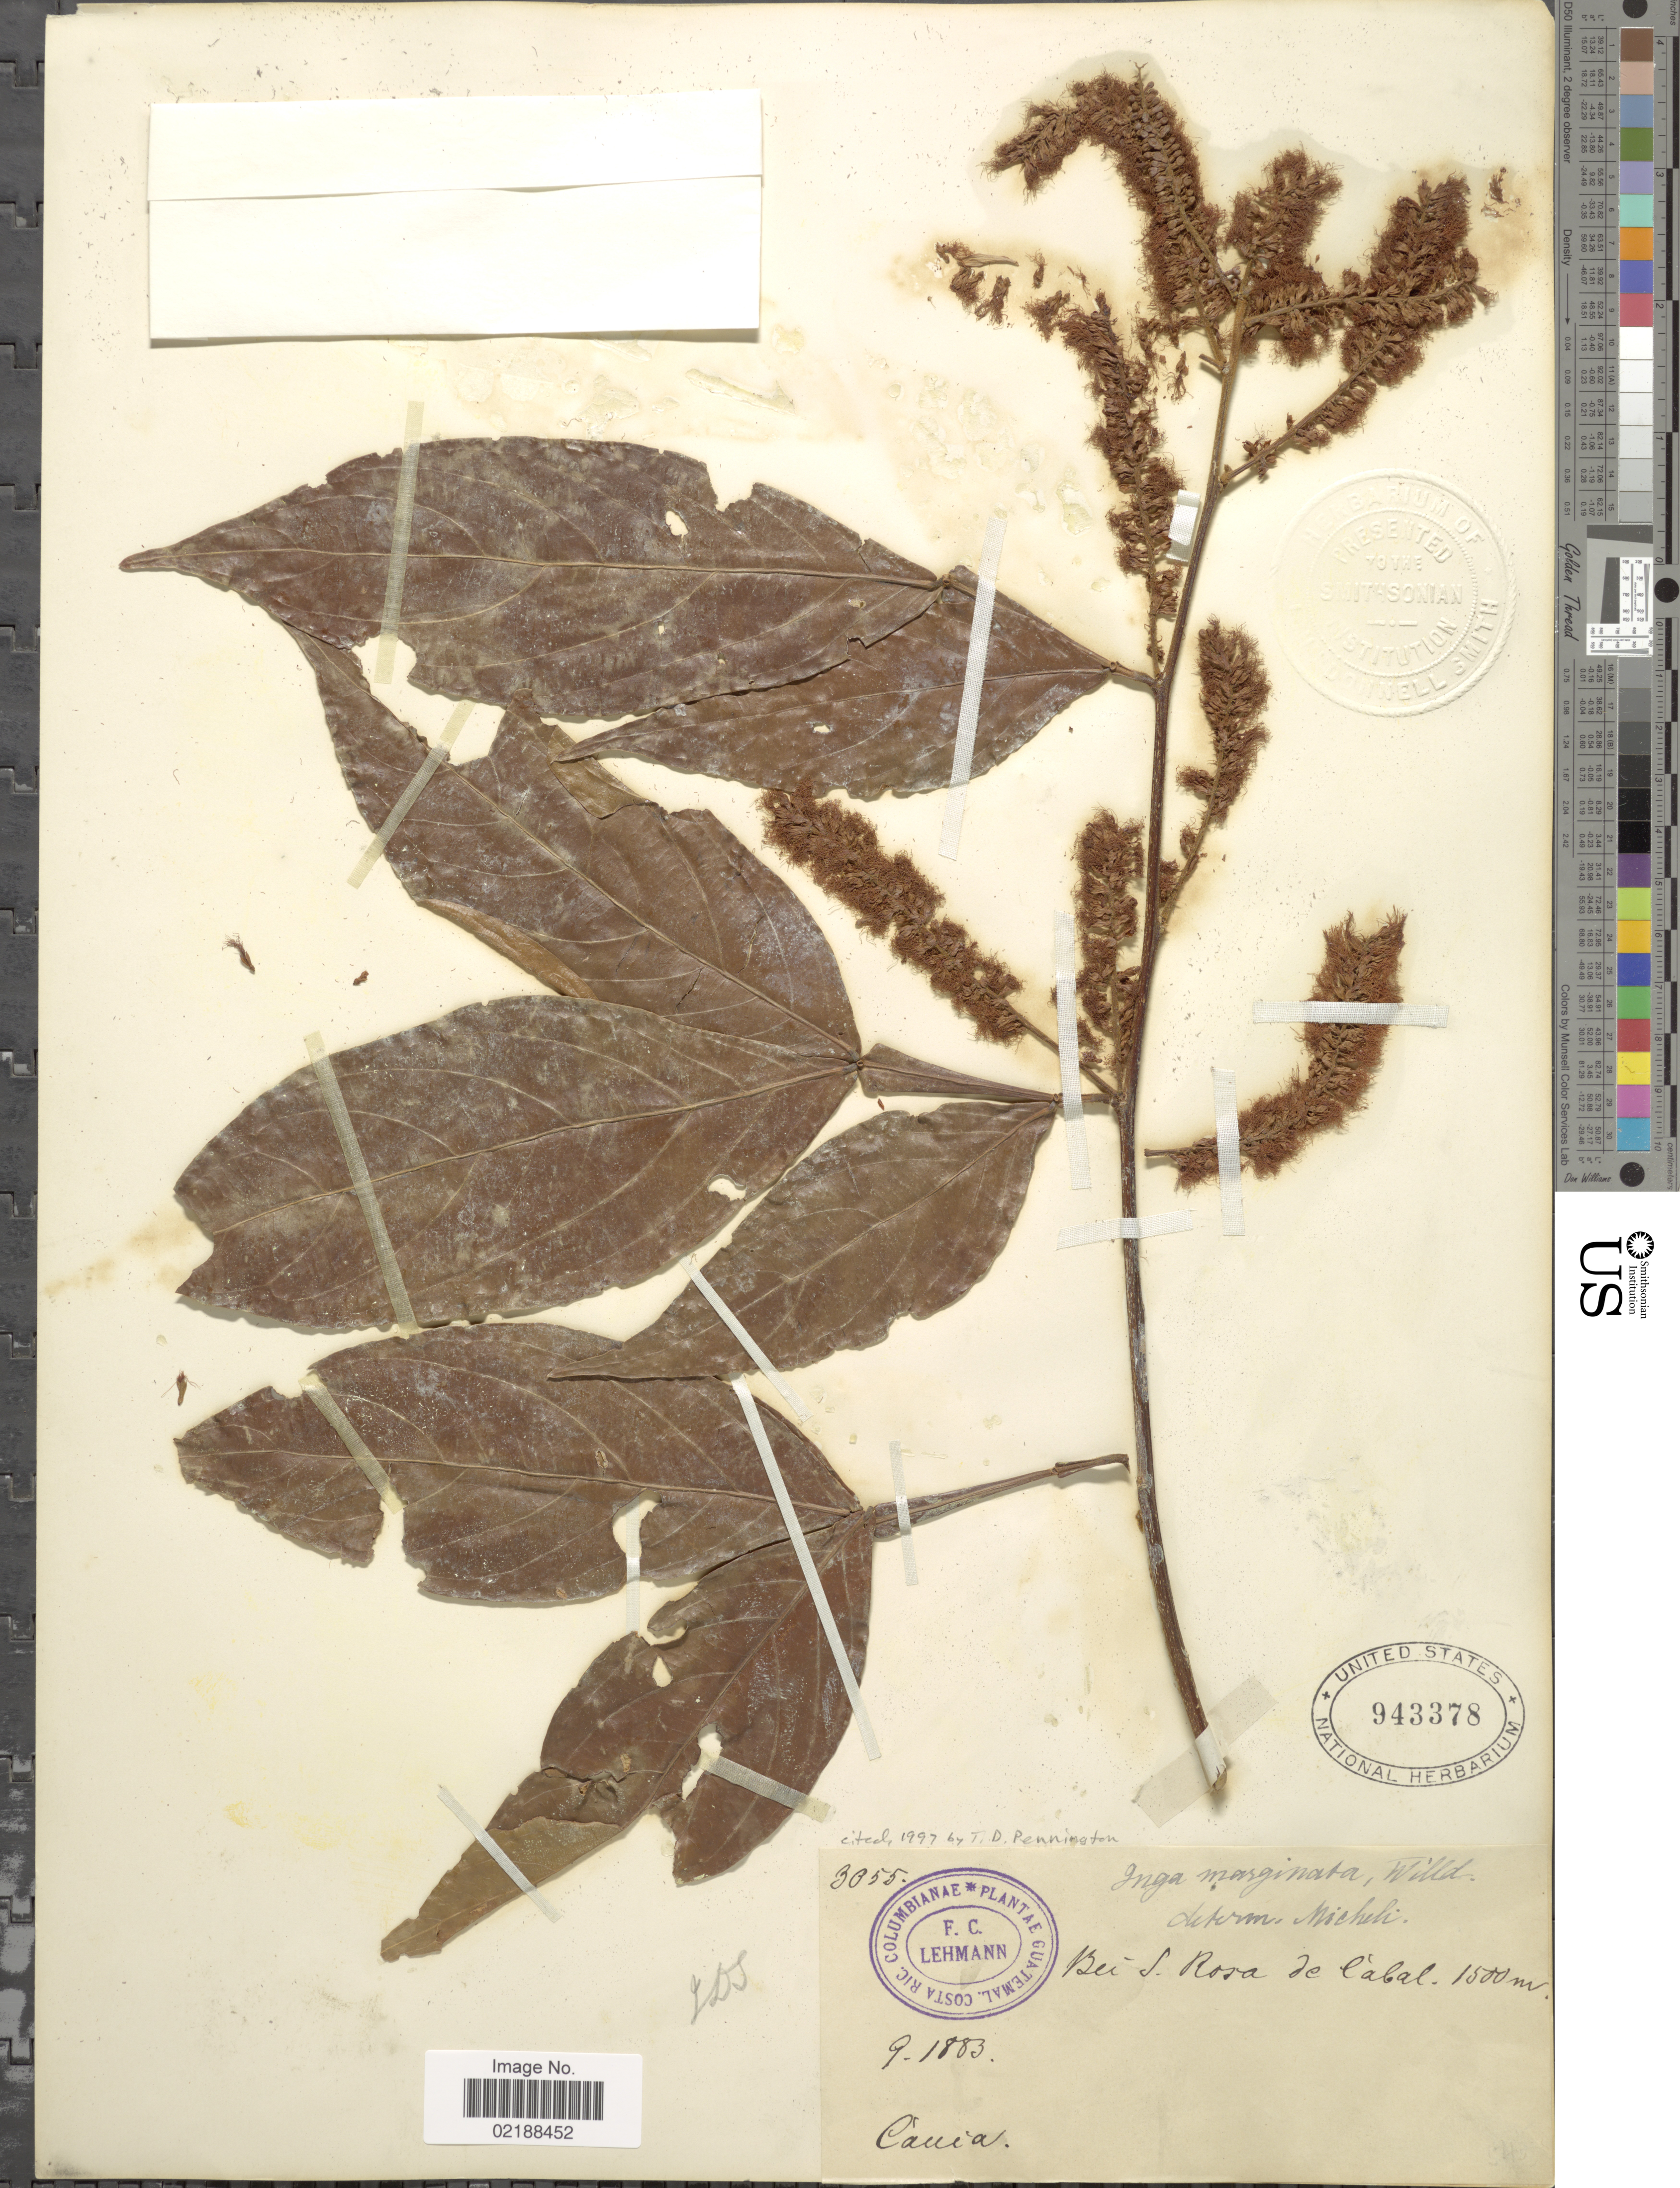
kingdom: Plantae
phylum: Tracheophyta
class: Magnoliopsida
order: Fabales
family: Fabaceae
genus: Inga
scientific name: Inga marginata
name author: Willd.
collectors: F. C. Lehmann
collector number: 3055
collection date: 1883-09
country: Colombia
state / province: Cauca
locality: Bei S. Rosa de Cabal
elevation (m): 1500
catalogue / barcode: US 943378